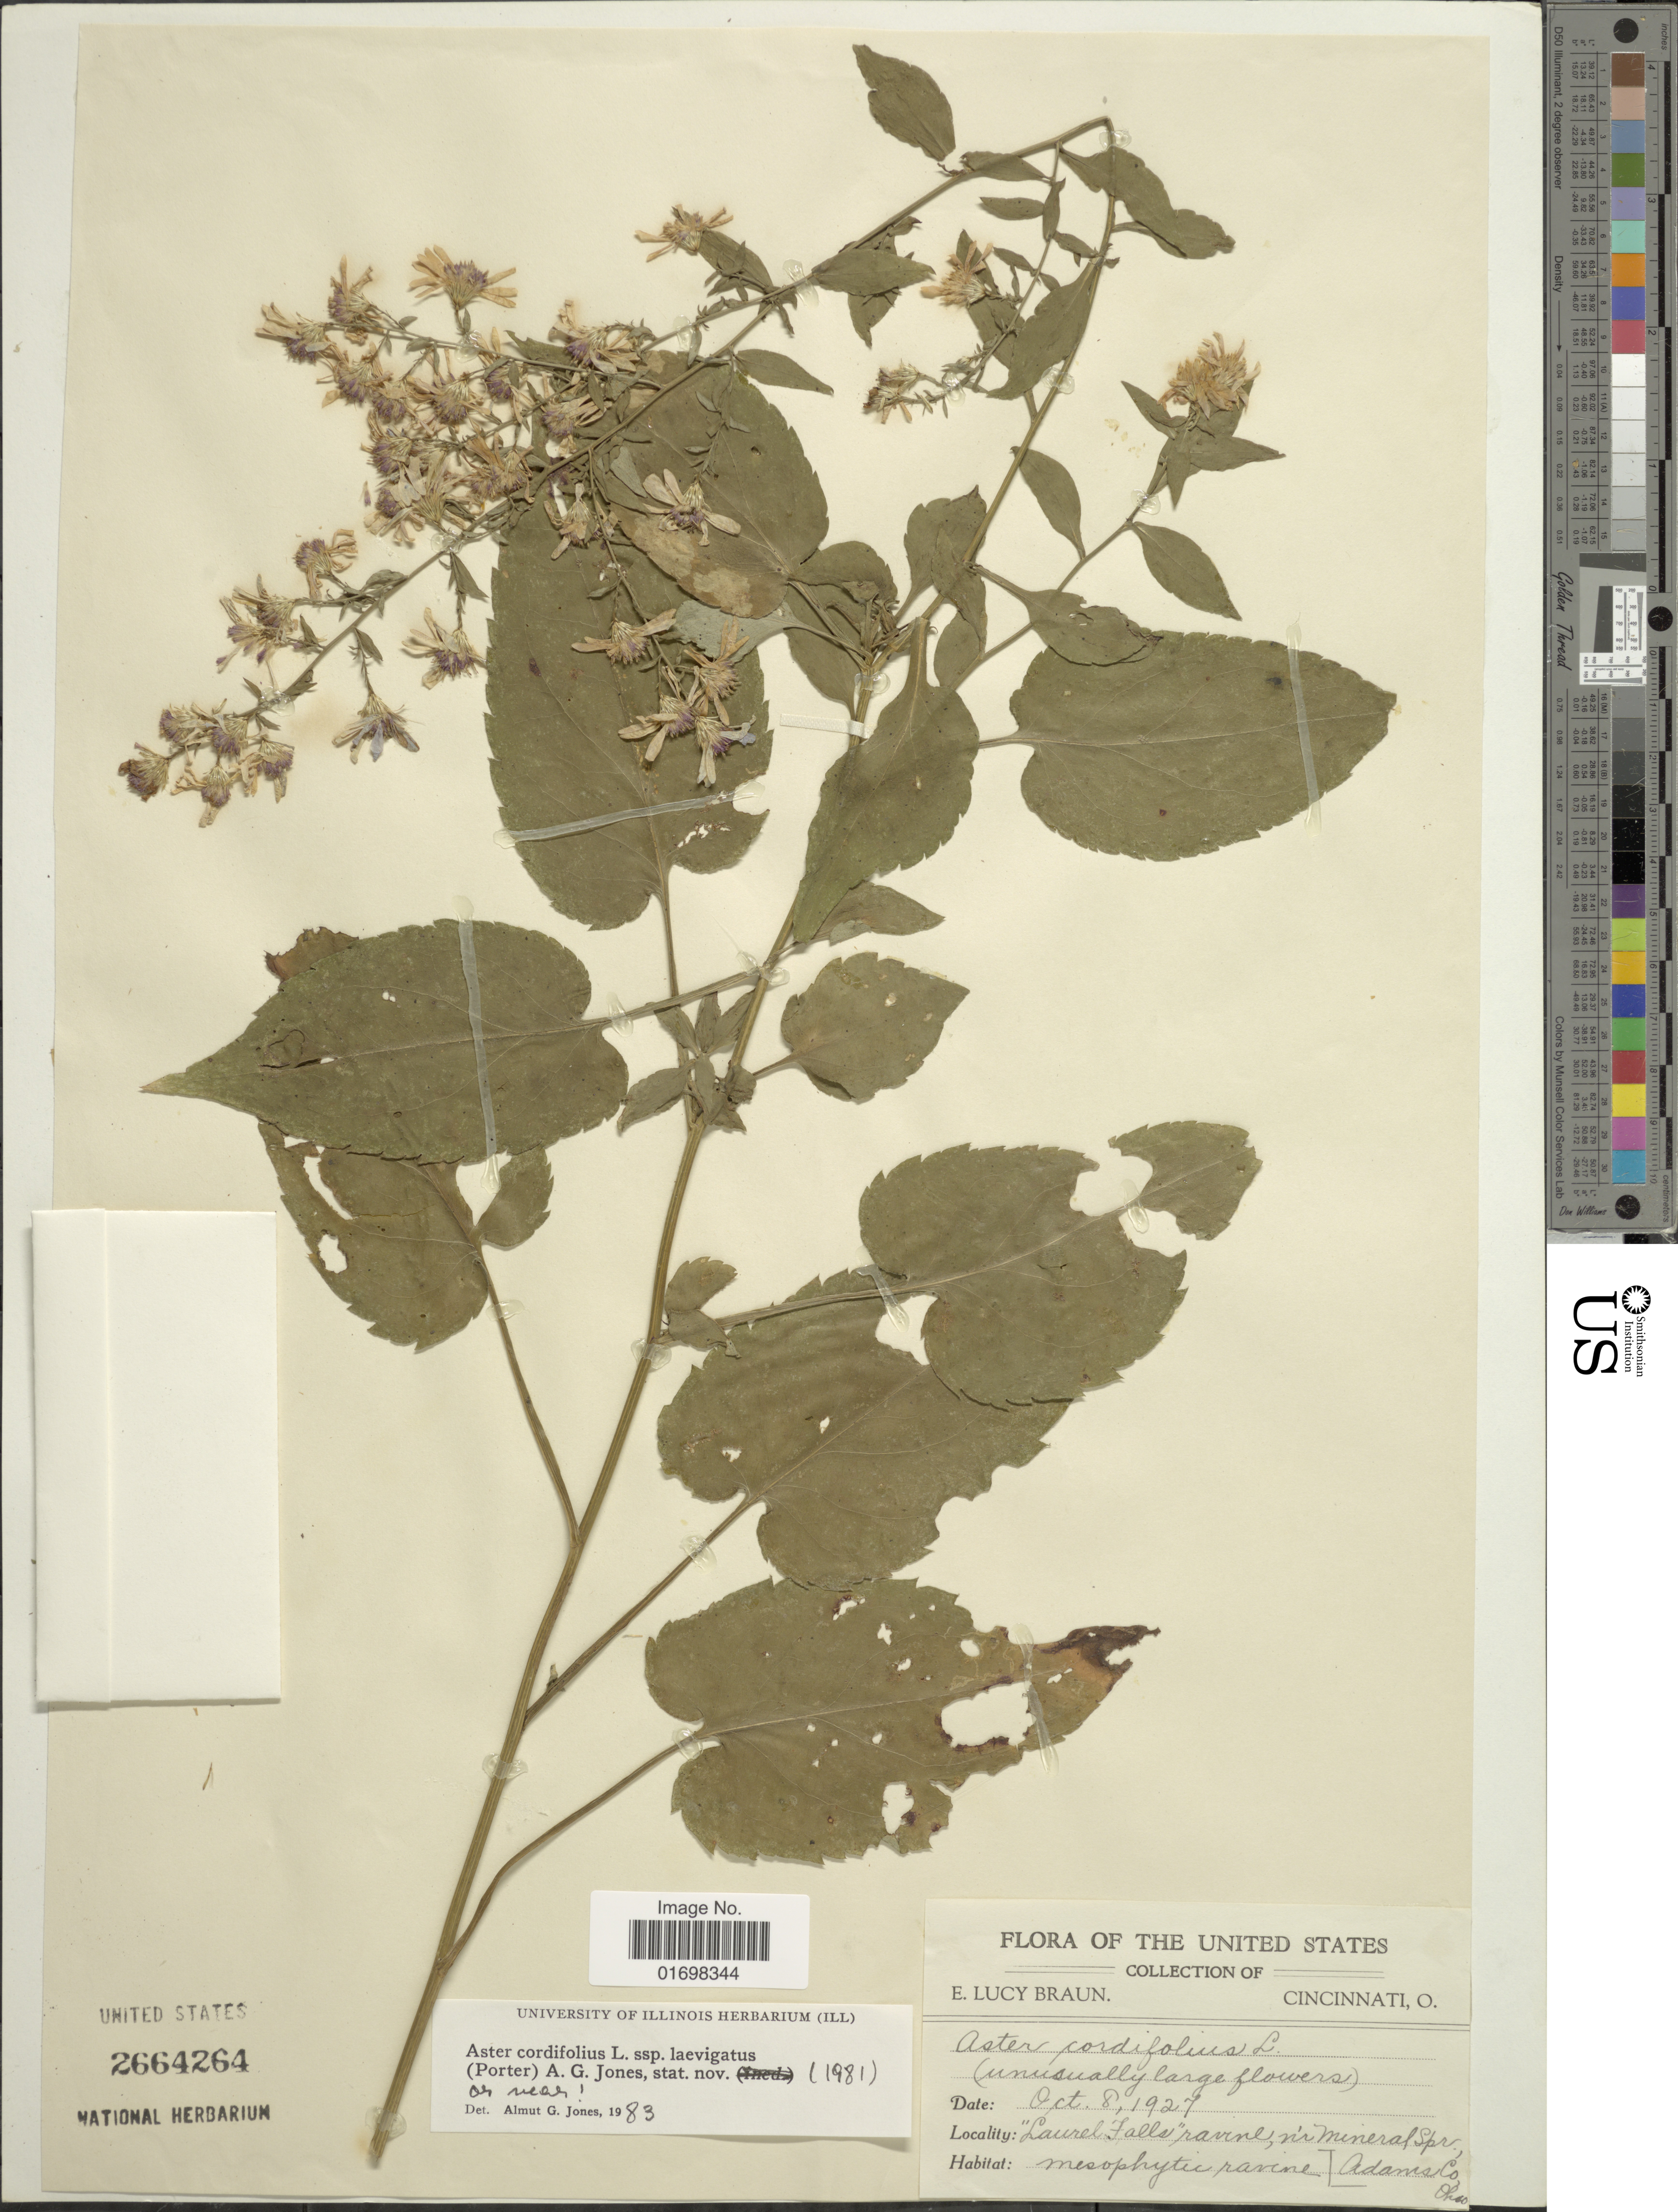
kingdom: Plantae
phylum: Tracheophyta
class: Magnoliopsida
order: Asterales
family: Asteraceae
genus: Symphyotrichum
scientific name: Symphyotrichum lowrieanum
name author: (Porter) G.L. Nesom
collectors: E. L. Braun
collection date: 1927-10-08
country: United States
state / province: Ohio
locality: Laurel Falls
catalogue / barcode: US 2664264